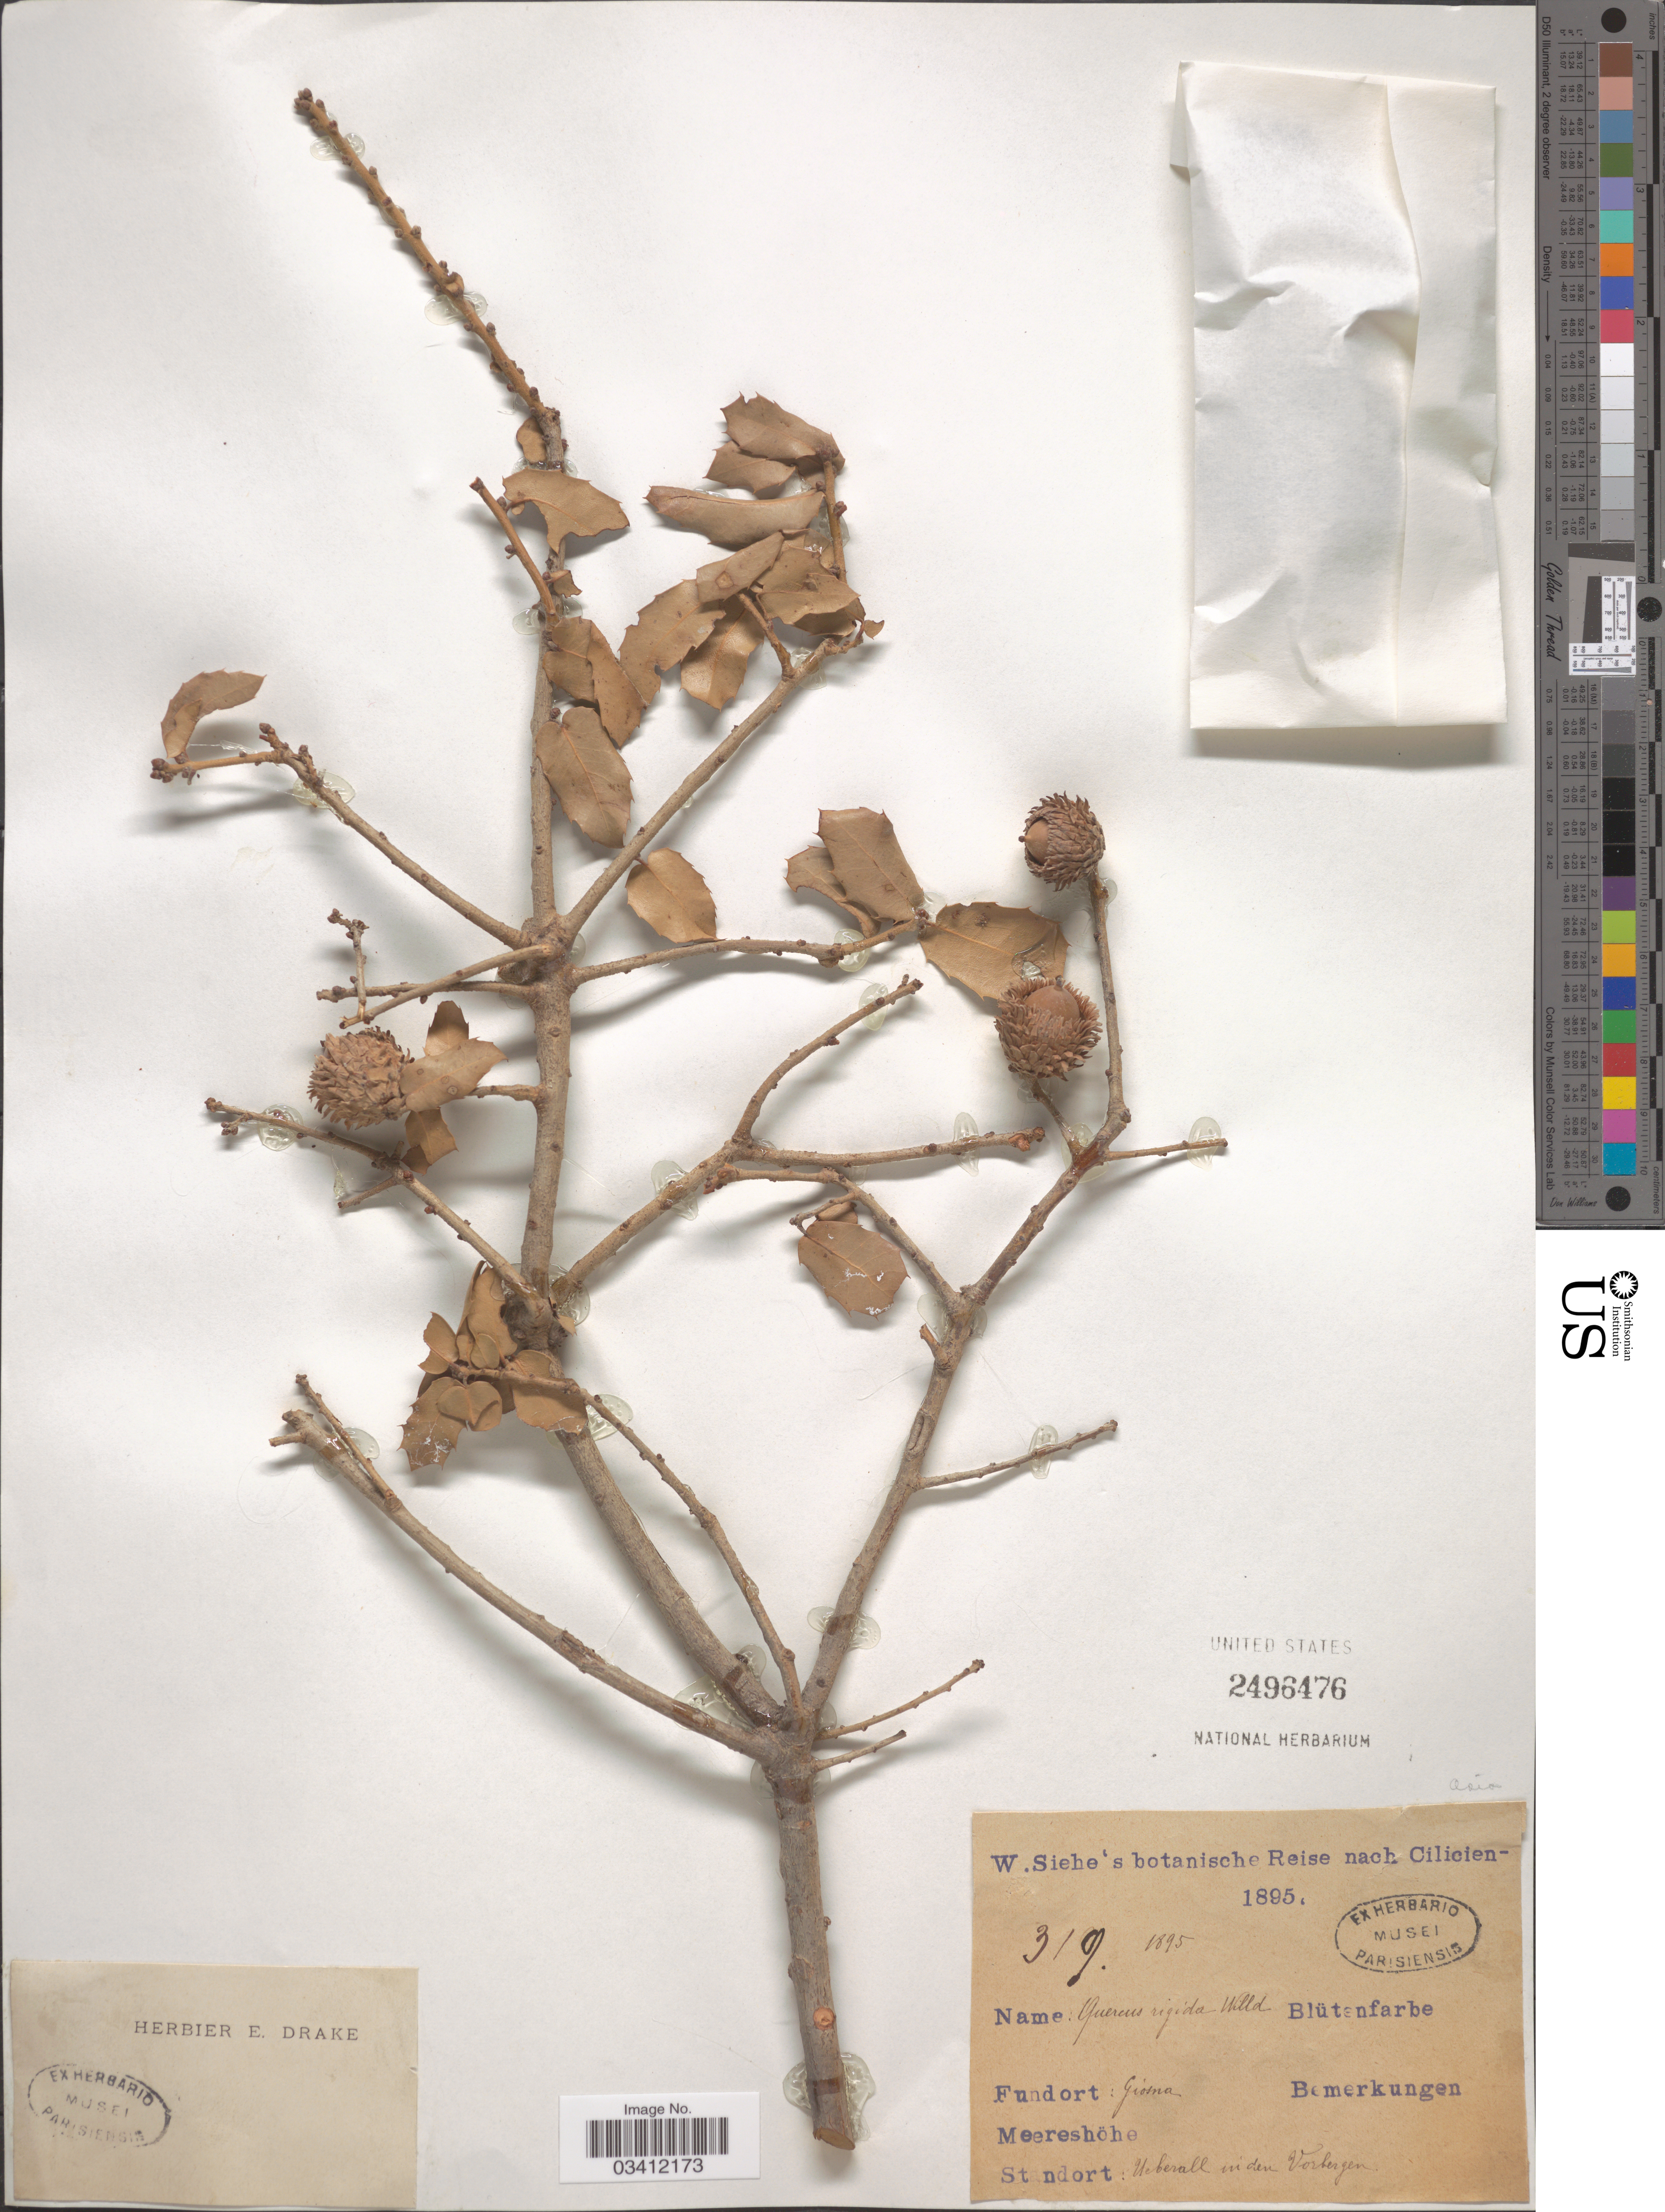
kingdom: Plantae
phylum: Tracheophyta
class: Magnoliopsida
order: Fagales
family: Fagaceae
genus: Quercus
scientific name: Quercus rigida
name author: Willd.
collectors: W. Siehe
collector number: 319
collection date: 1895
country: Turkey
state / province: Mersin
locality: Gözne county. Bemerkungen.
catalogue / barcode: US 2496476